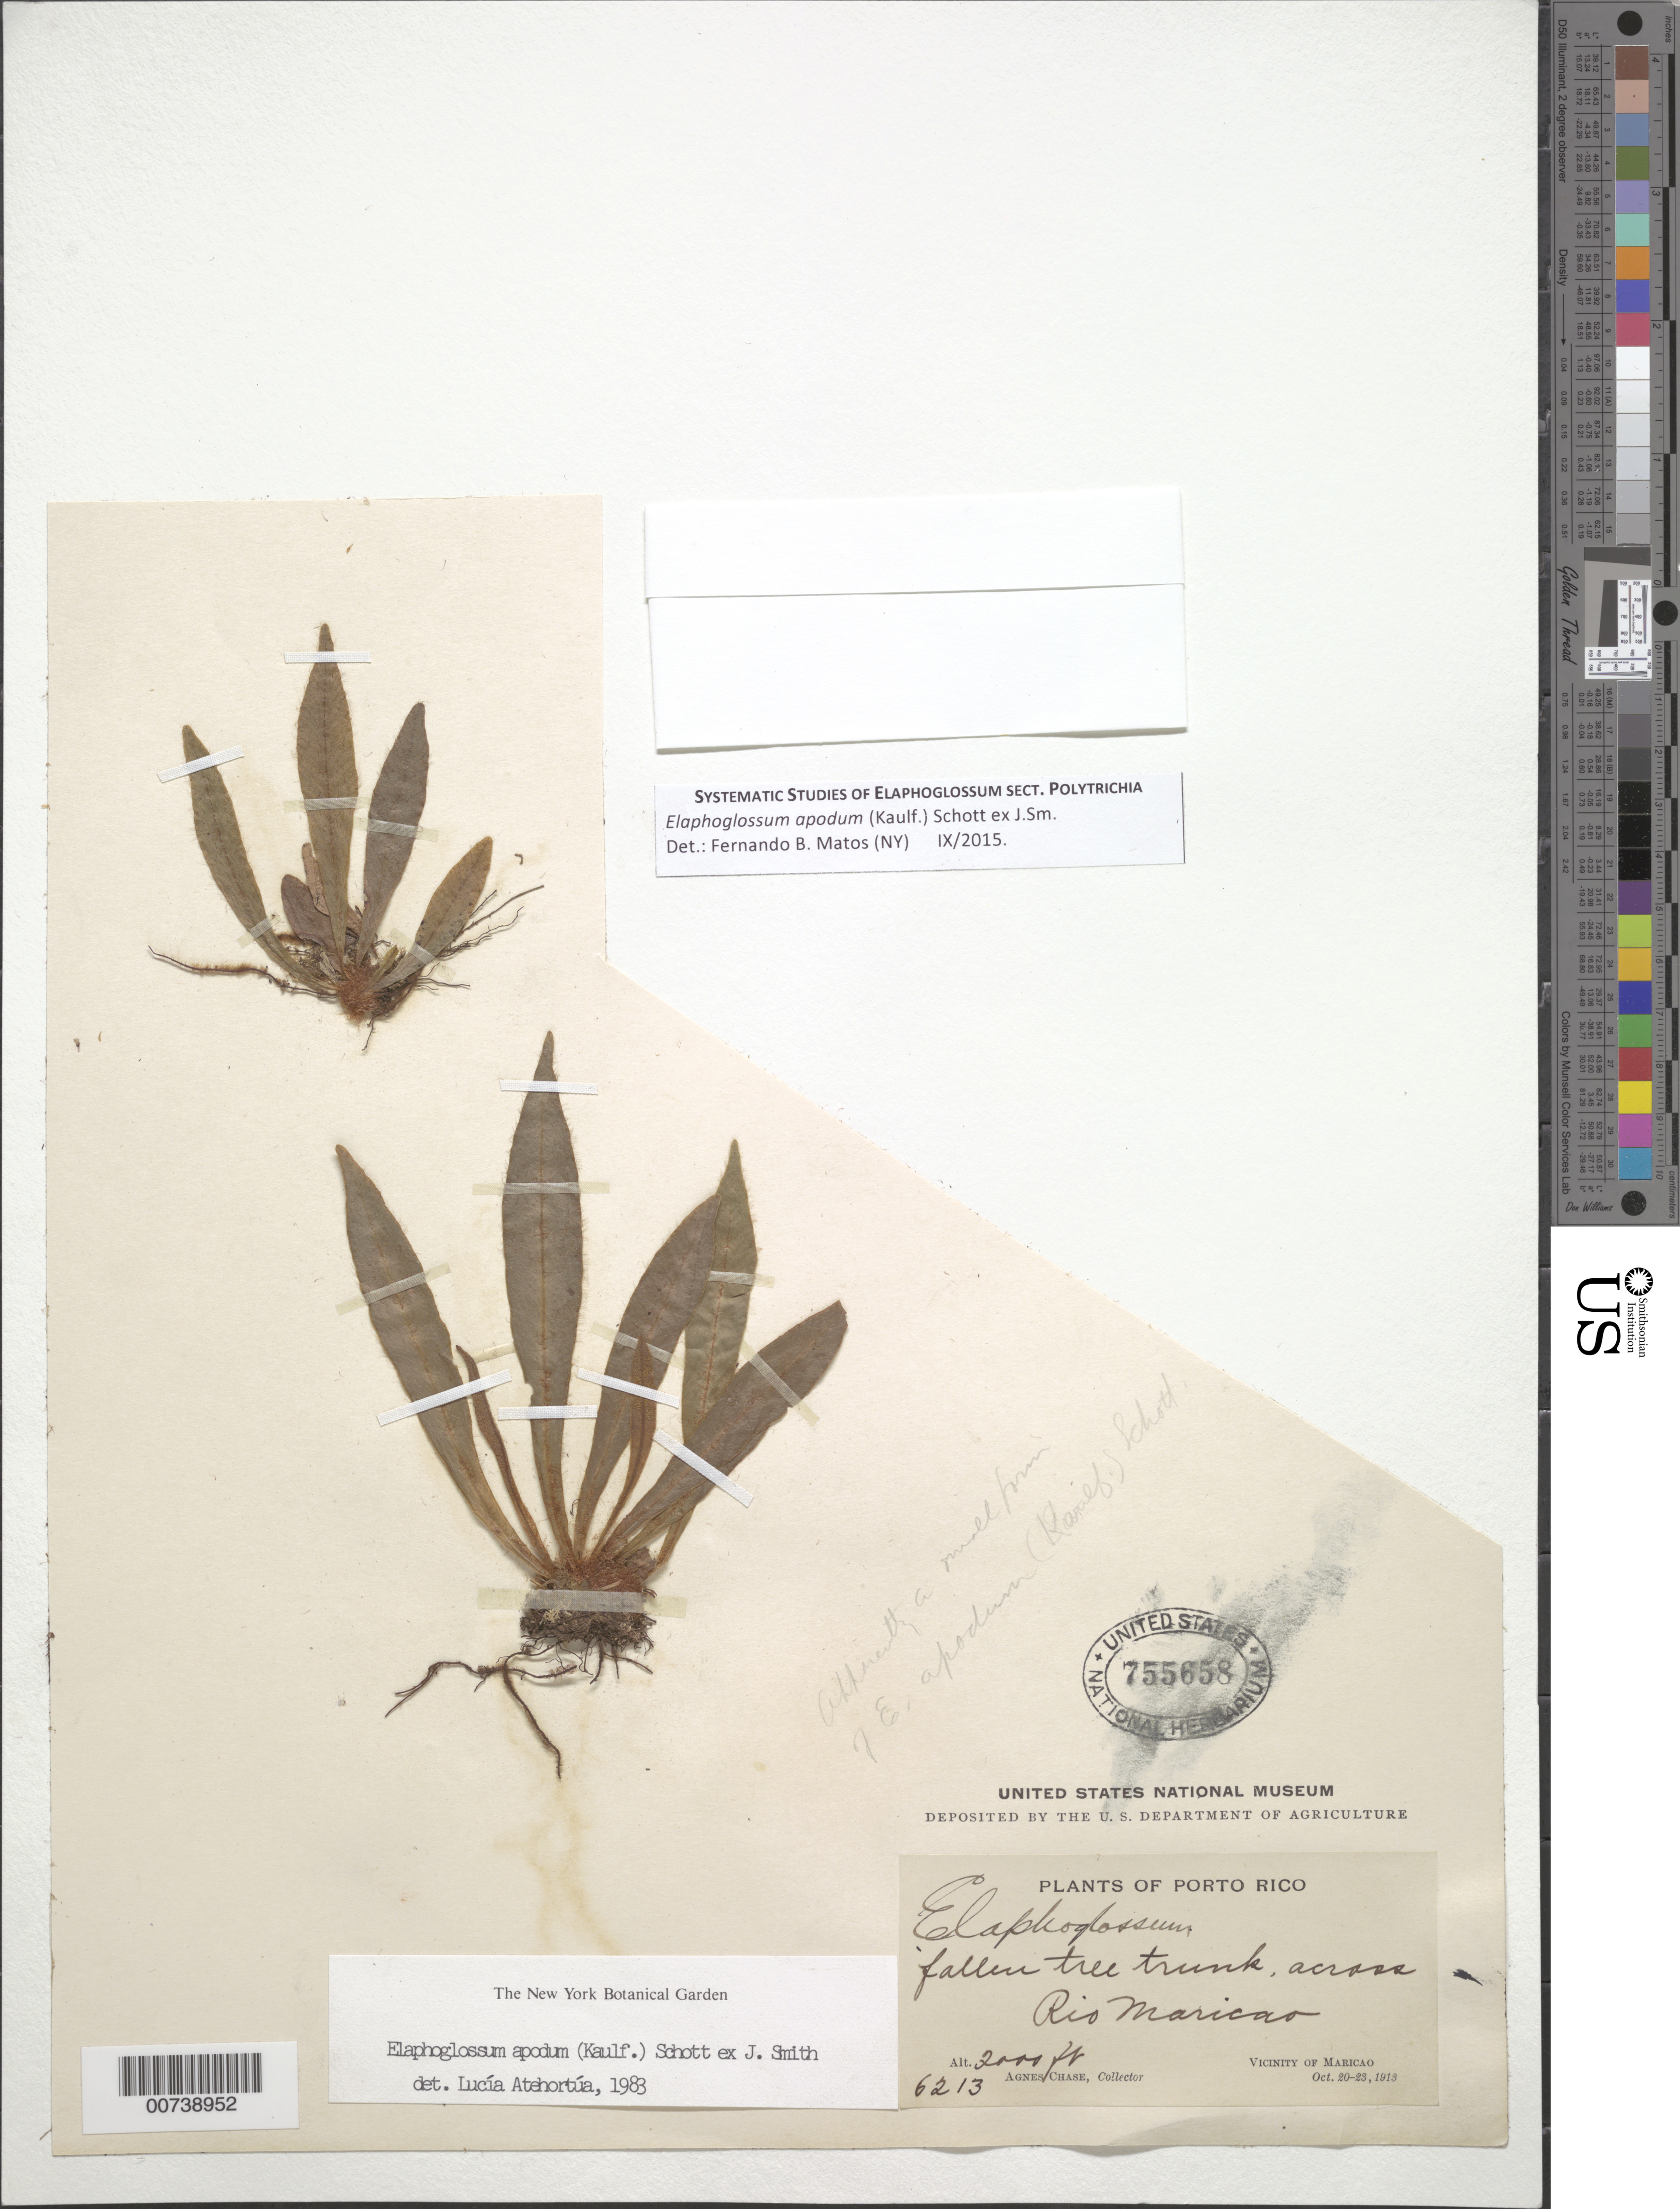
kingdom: Plantae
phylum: Tracheophyta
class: Polypodiopsida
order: Polypodiales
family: Dryopteridaceae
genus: Elaphoglossum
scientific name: Elaphoglossum apodum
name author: (Kaulf.) Schott ex J. Sm.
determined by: Atehortúa, L. G.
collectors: A. Chase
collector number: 6213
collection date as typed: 20 Oct 1913 to 23 Oct 1913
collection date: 1913-10-20/1913-10-23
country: Puerto Rico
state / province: Maricao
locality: Across Río Maricao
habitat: On fallen tree trunk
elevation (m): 61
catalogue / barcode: US 755658